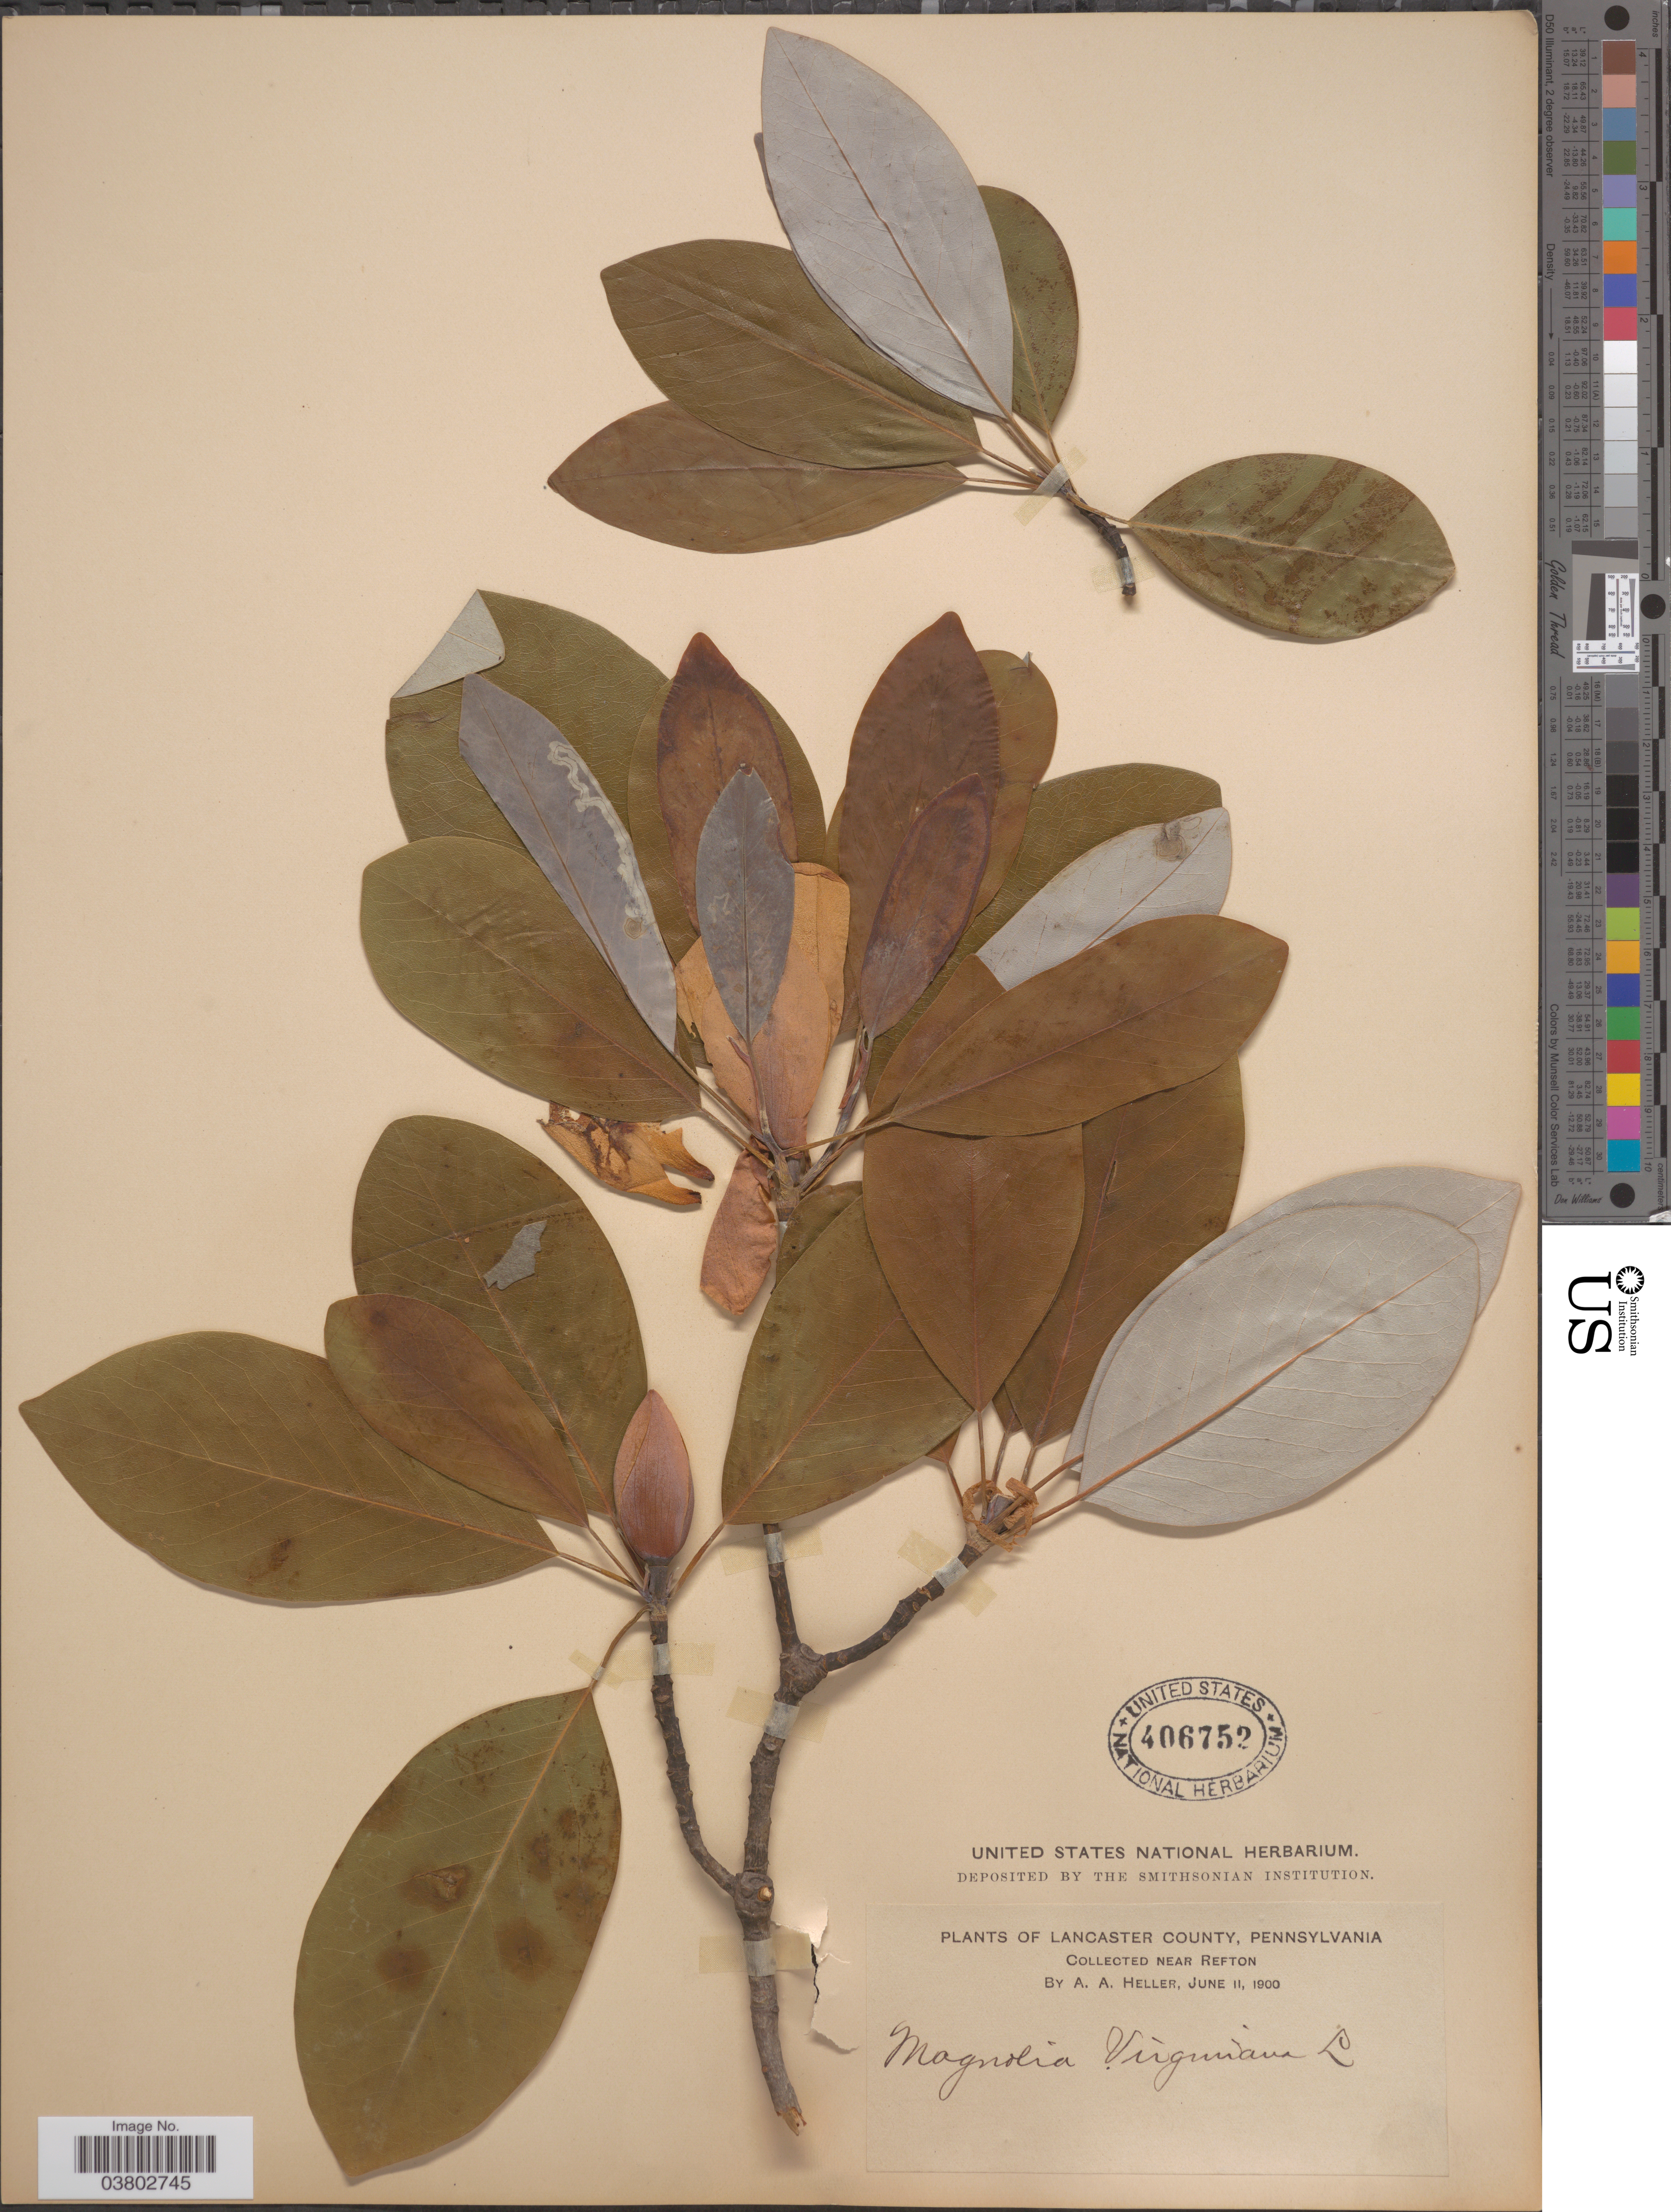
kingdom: Plantae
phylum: Tracheophyta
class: Magnoliopsida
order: Magnoliales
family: Magnoliaceae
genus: Magnolia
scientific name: Magnolia virginiana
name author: L.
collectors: A. A. Heller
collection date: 1900-06-11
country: United States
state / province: Pennsylvania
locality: Lancaster County. Near Refton.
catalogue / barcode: US 406752